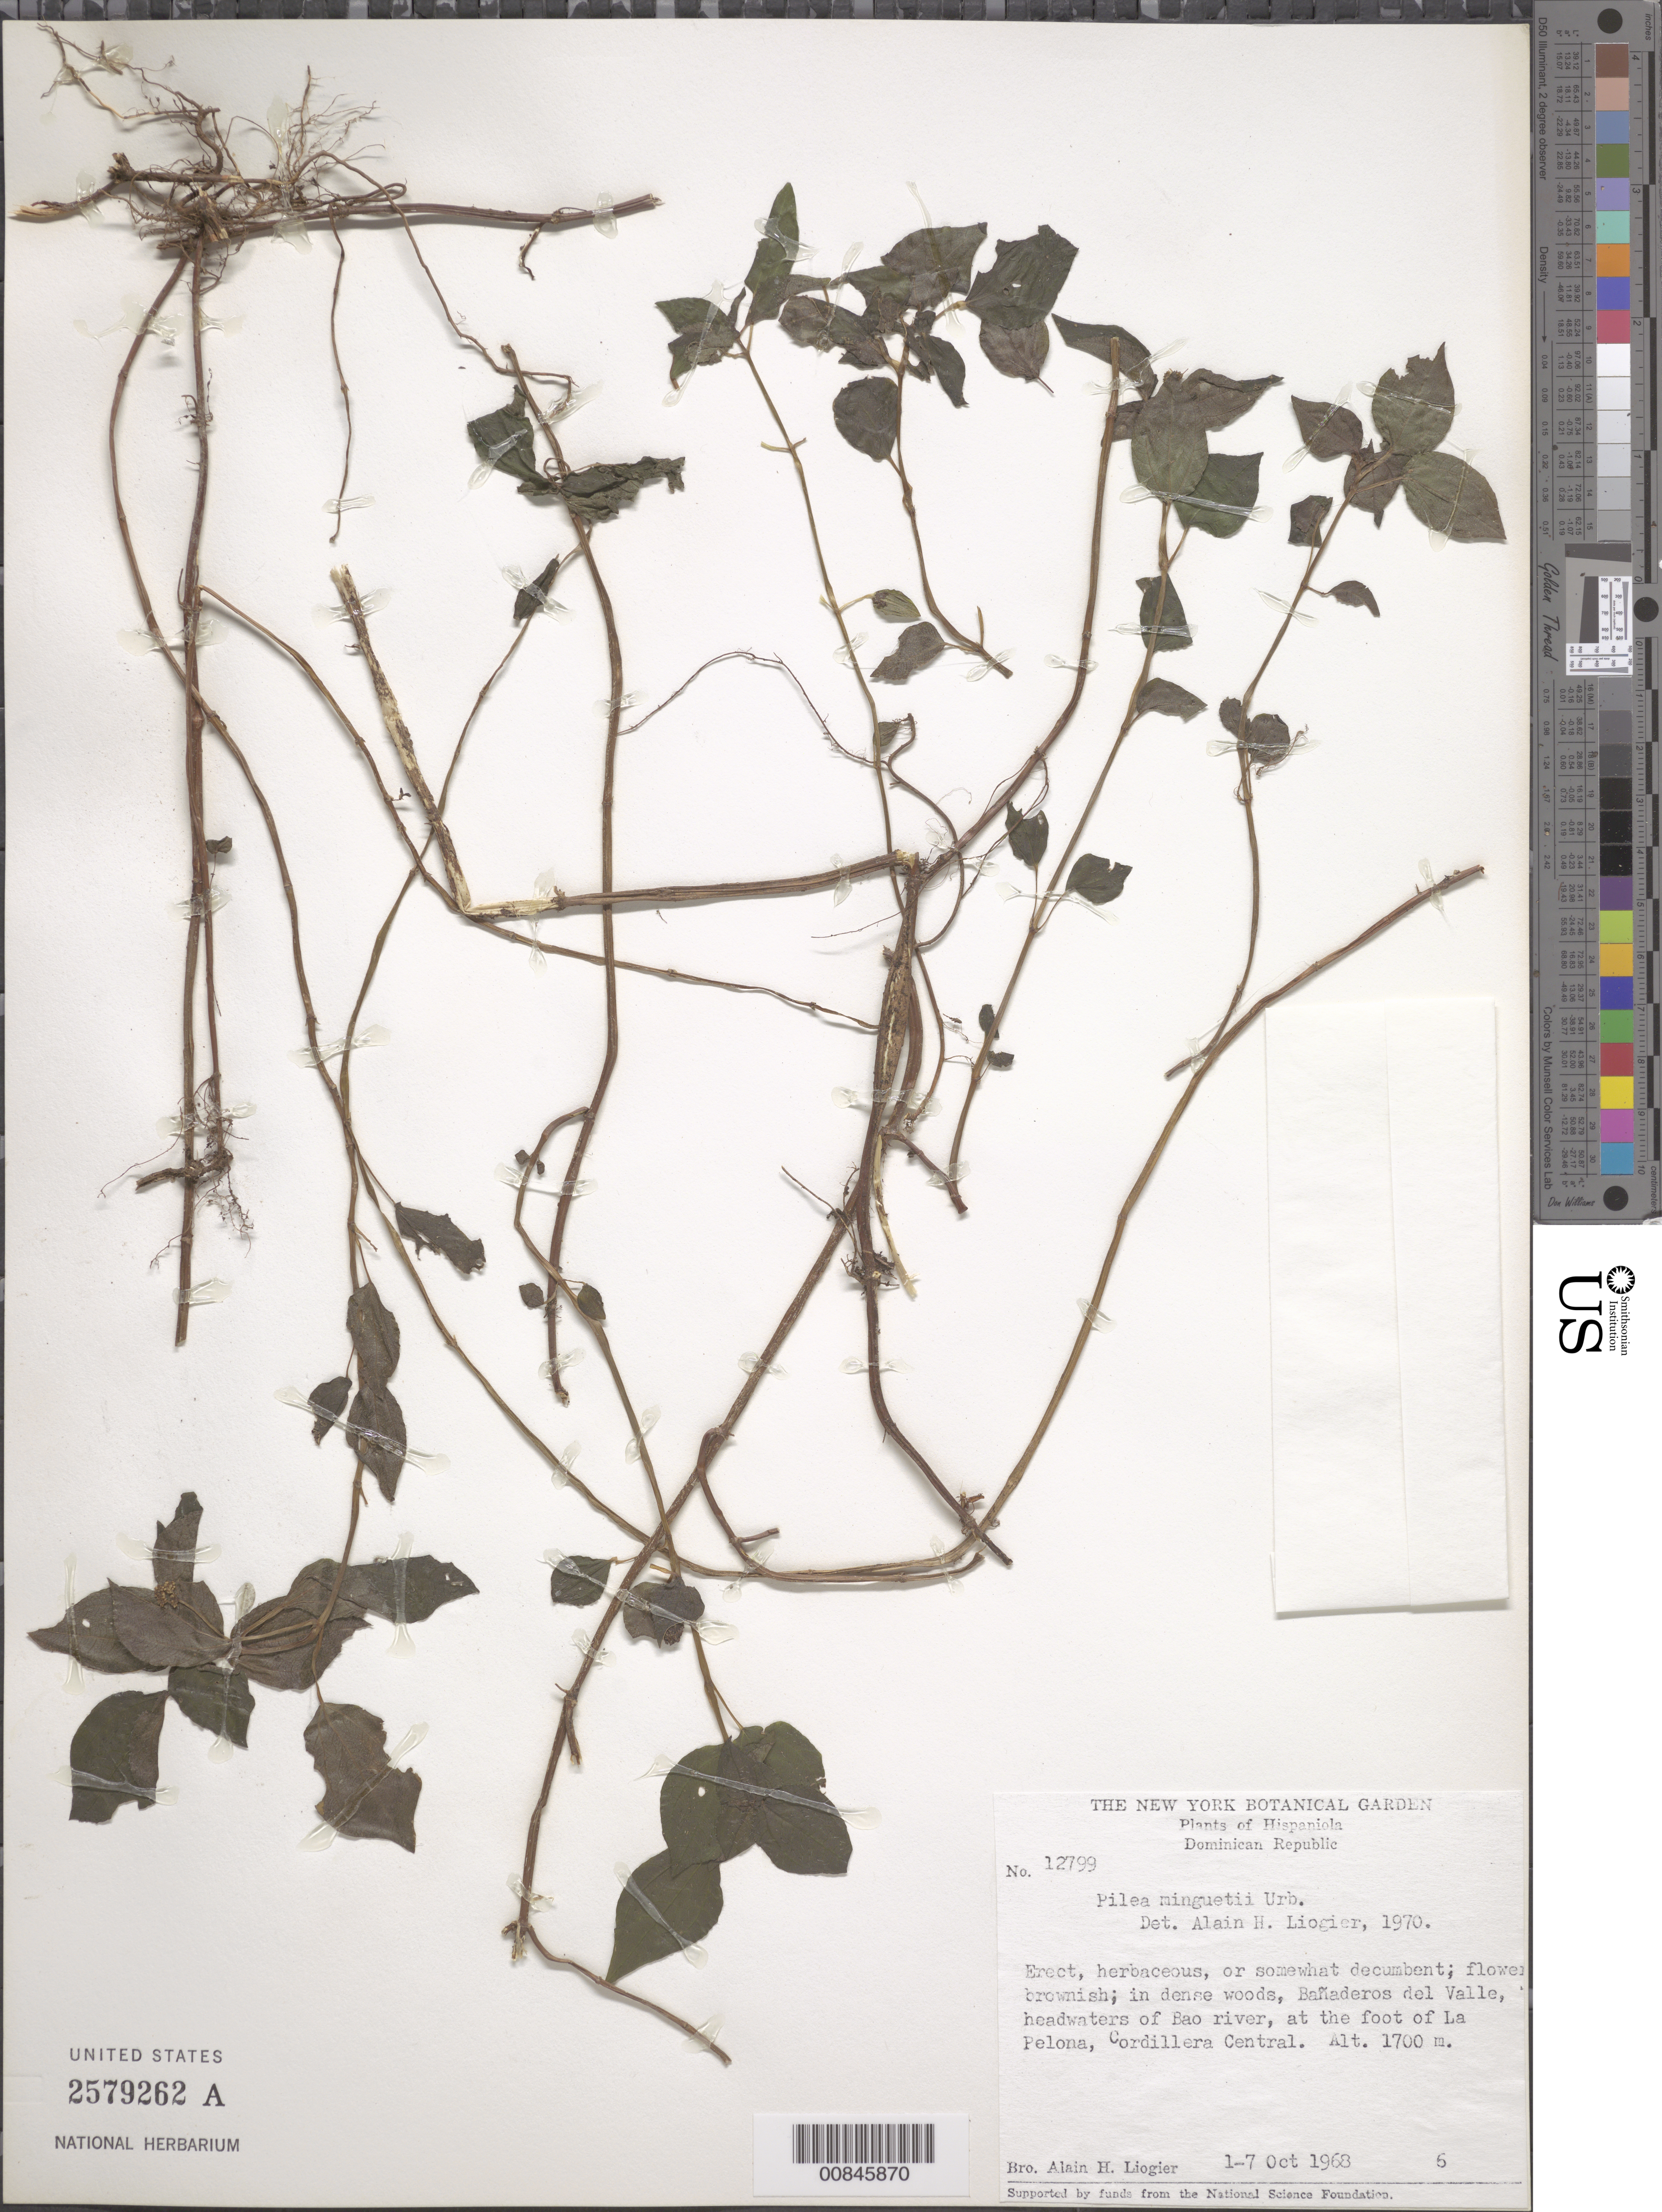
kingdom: Plantae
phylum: Tracheophyta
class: Magnoliopsida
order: Rosales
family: Urticaceae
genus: Pilea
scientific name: Pilea minguetii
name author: Urb.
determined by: Liogier, Alain H.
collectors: A. H. Liogier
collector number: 12799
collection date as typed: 01 Oct 1968 to 07 Oct 1968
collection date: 1968-10-01/1968-10-07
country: Dominican Republic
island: Hispaniola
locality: Bañaderos del Valle, headwaters of Bao River, at the foot of La Pelona, Cordillera Central.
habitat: In dense woods.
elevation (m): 1700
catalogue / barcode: US 2579262A